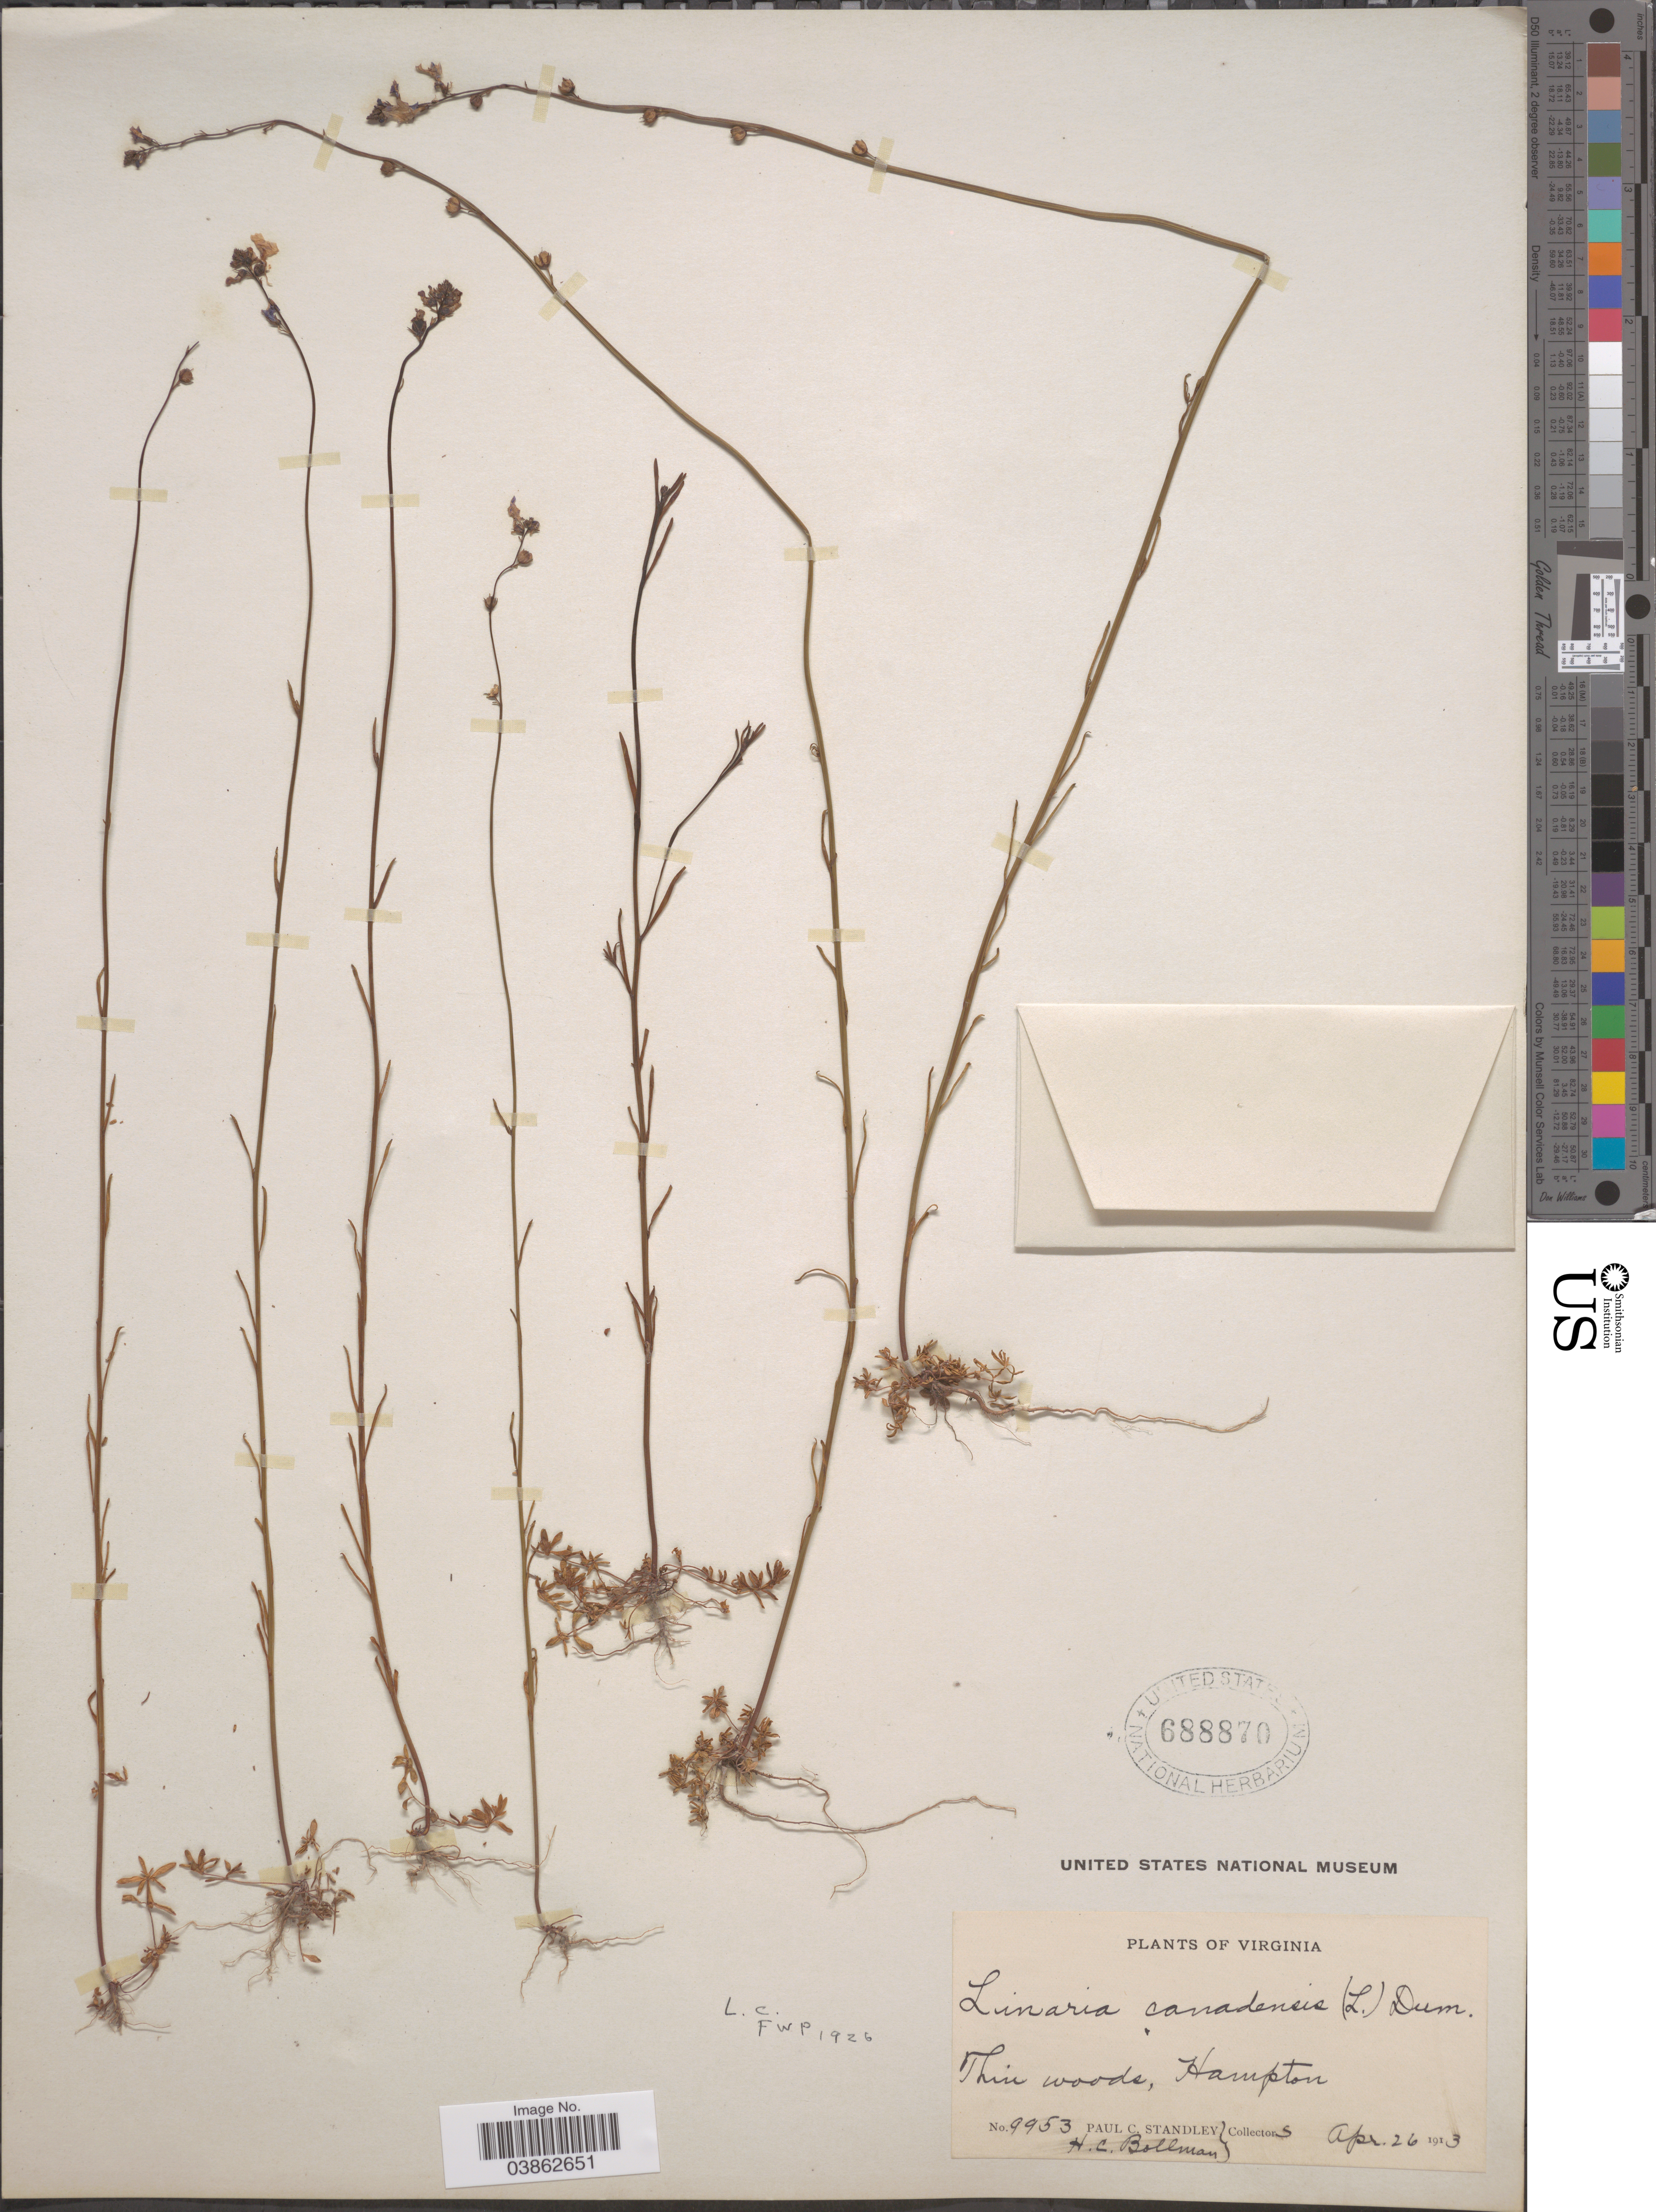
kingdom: Plantae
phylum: Tracheophyta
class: Magnoliopsida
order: Lamiales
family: Plantaginaceae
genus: Linaria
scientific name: Linaria canadensis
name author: (L.) Dum. Cours.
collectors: P. C. Standley & H. C. Bollman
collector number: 9953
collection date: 1913-04-26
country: United States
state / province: Virginia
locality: Thin woods, Hampton.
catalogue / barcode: US 688870